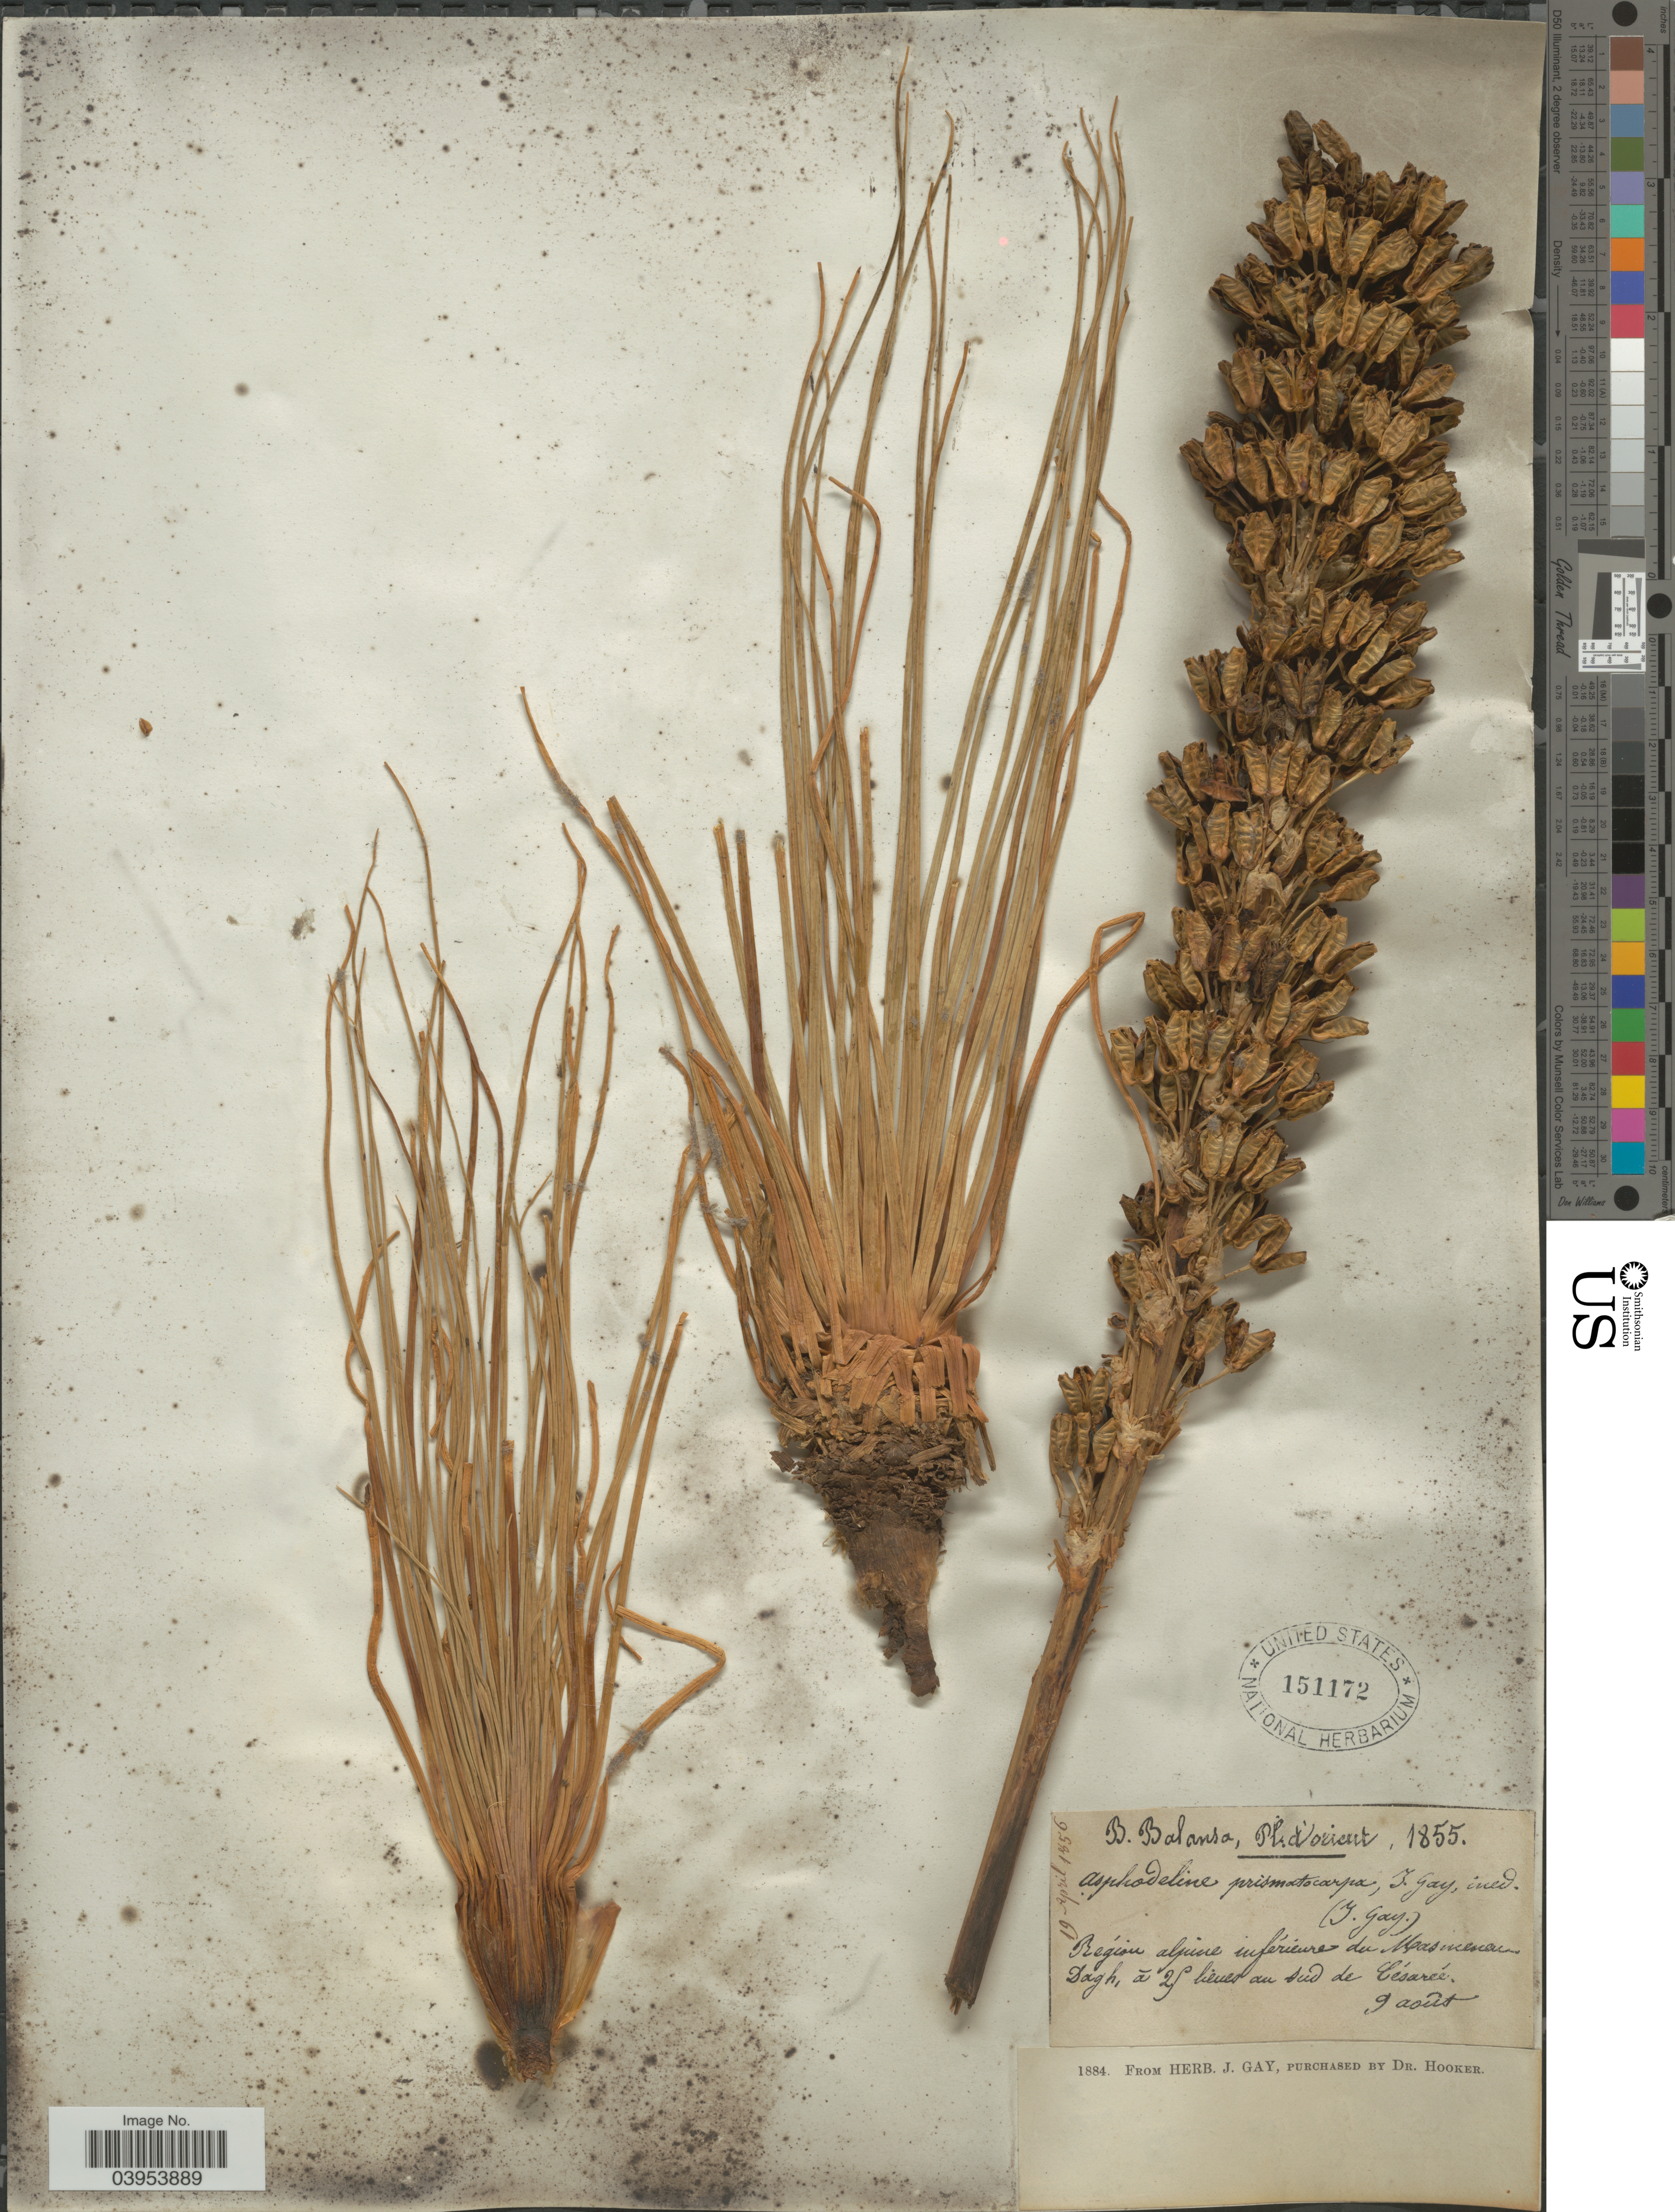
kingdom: Plantae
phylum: Tracheophyta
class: Liliopsida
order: Asparagales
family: Asphodelaceae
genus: Asphodeline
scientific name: Asphodeline prismatocarpa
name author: J. Gay ex Boiss.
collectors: B. Balansa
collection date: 1855-08-09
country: Turkey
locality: D'orient. Région alpine inférieure du Masinenau Dagh, á 2p lieues au sud de Césareé.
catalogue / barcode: US 151172